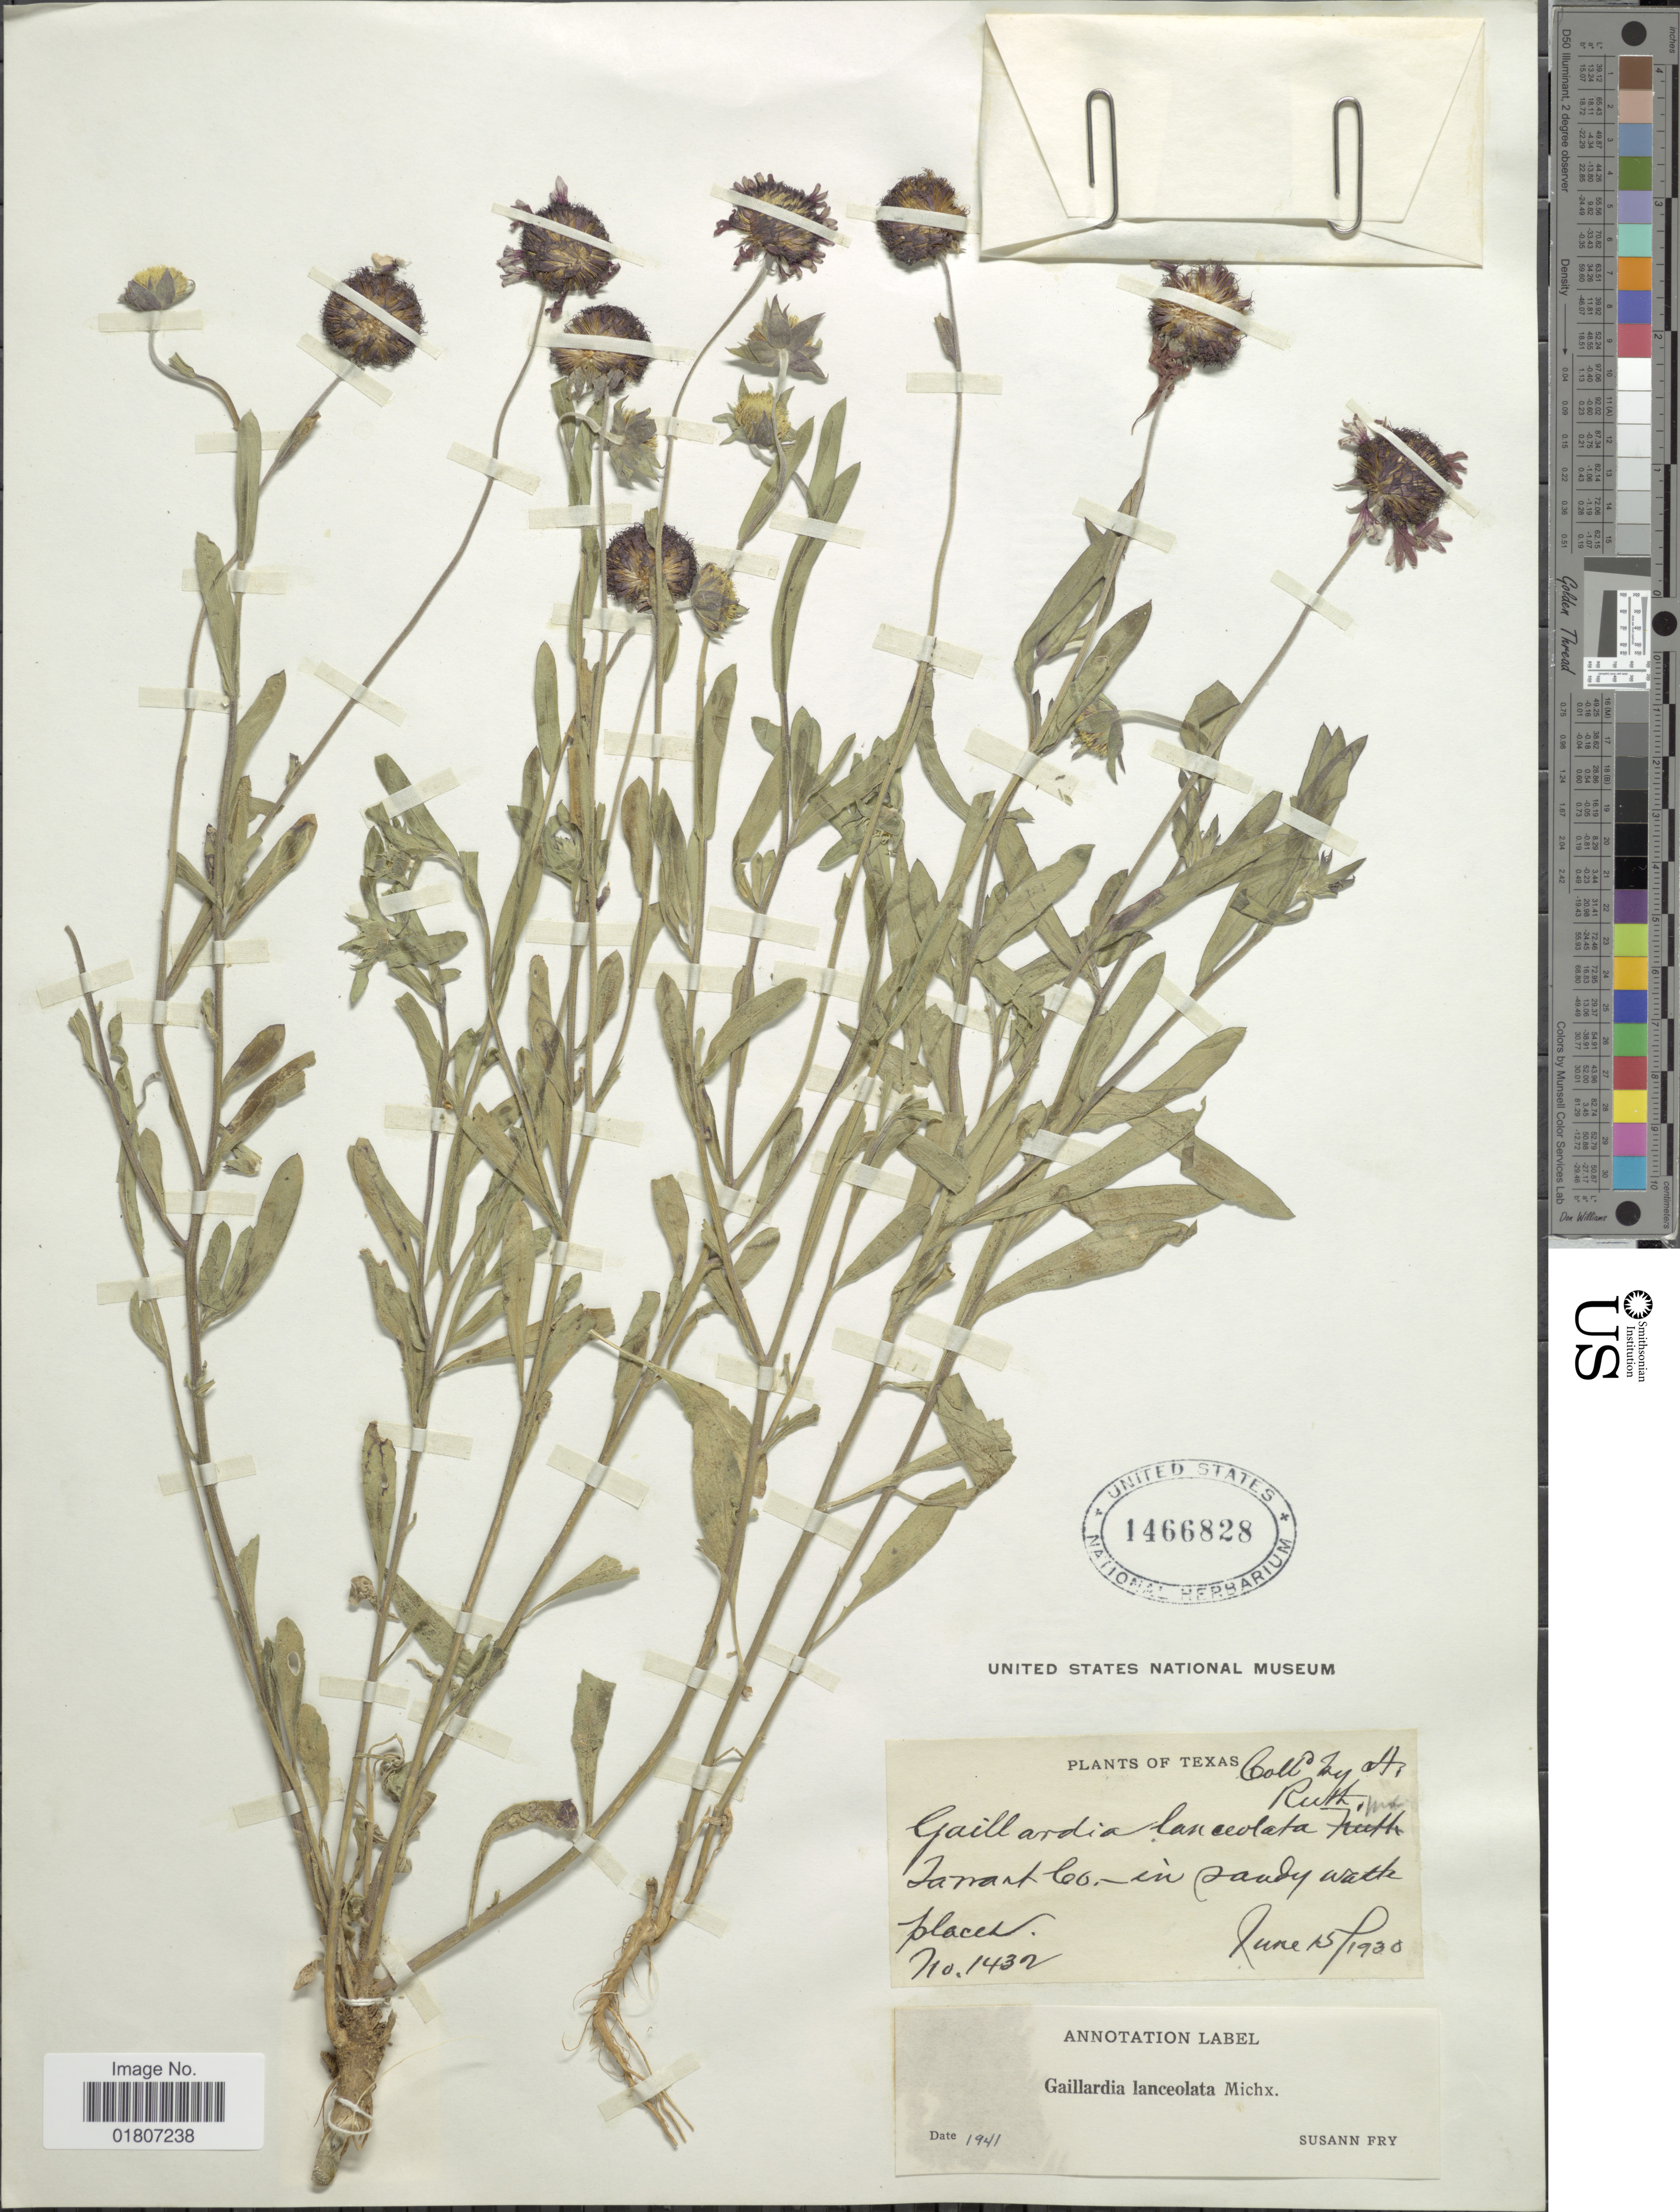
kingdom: Plantae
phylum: Tracheophyta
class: Magnoliopsida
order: Asterales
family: Asteraceae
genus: Gaillardia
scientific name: Gaillardia lanceolata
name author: Michx.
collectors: R. Fry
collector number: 1432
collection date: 1930-06-15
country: United States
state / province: Texas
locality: Tarrant Co.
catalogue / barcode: US 1466828